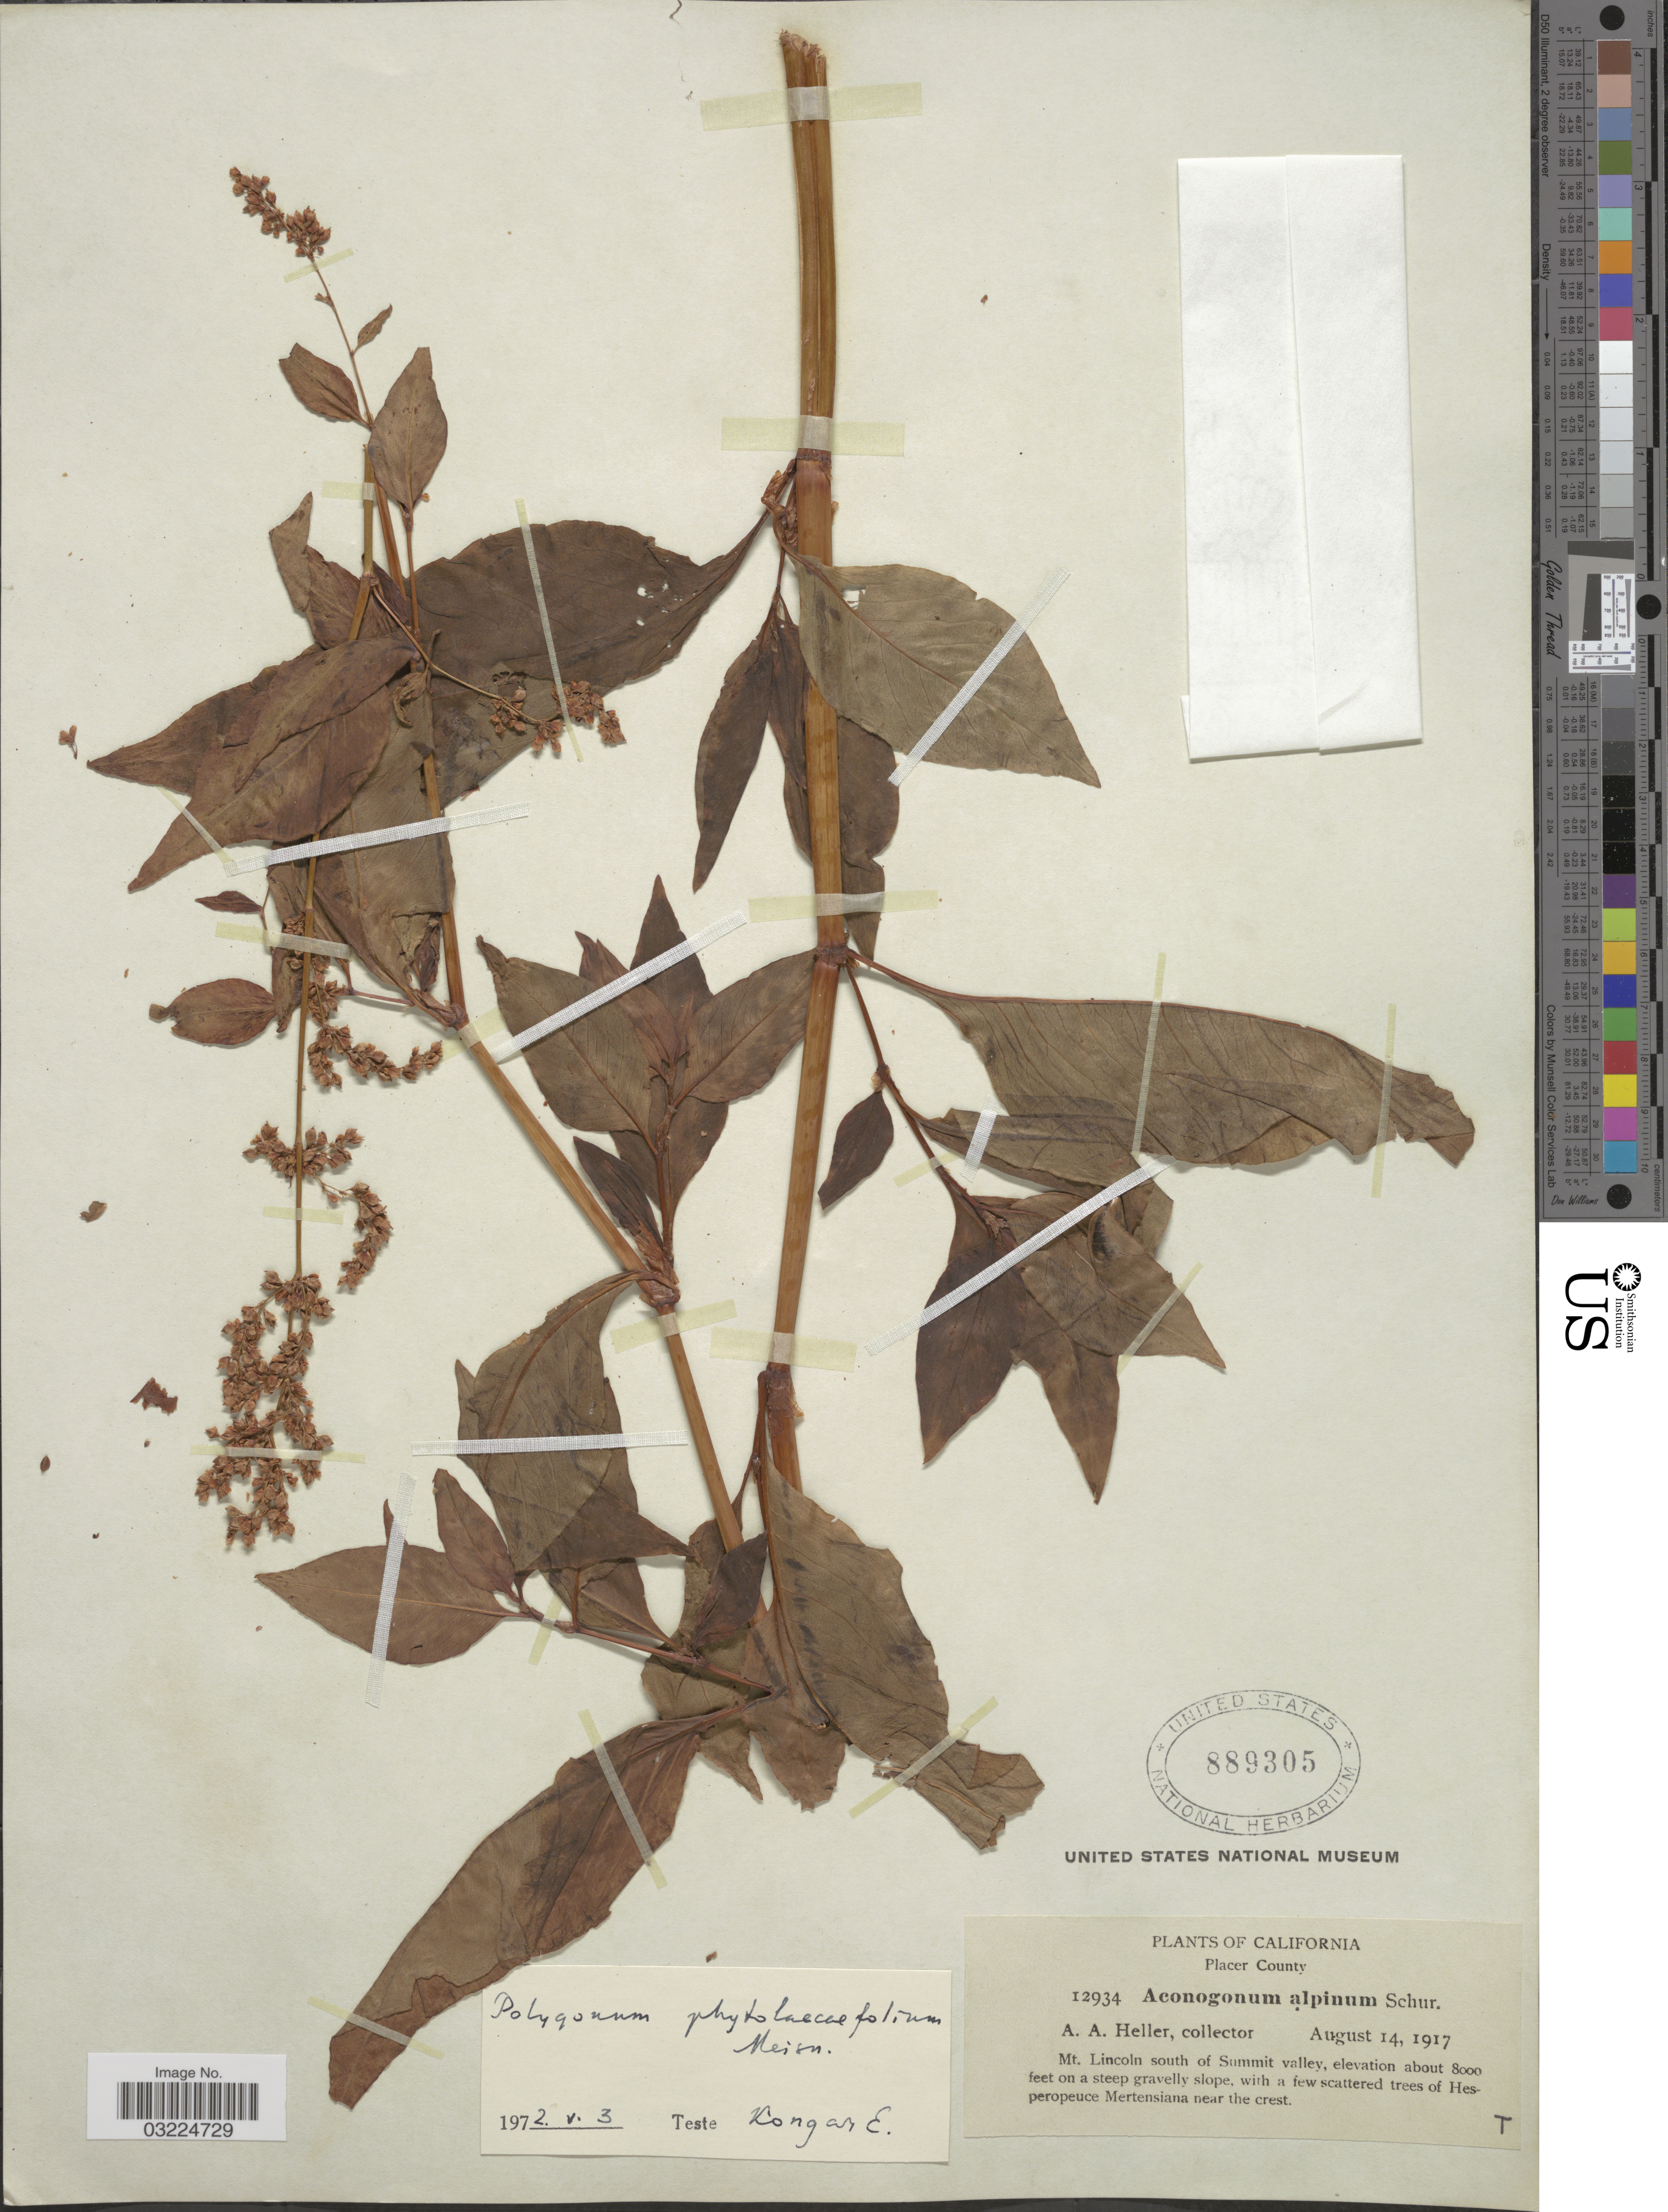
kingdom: Plantae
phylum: Tracheophyta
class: Magnoliopsida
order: Caryophyllales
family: Polygonaceae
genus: Koenigia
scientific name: Koenigia phytolaccifolia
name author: (Meisn. ex Small) T.M. Schust. & Reveal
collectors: A. A. Heller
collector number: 12934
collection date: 1917-08-14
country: United States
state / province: California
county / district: Placer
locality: Placer County. Mt. Lincoln south of Summit valley.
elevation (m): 2438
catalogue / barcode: US 889305